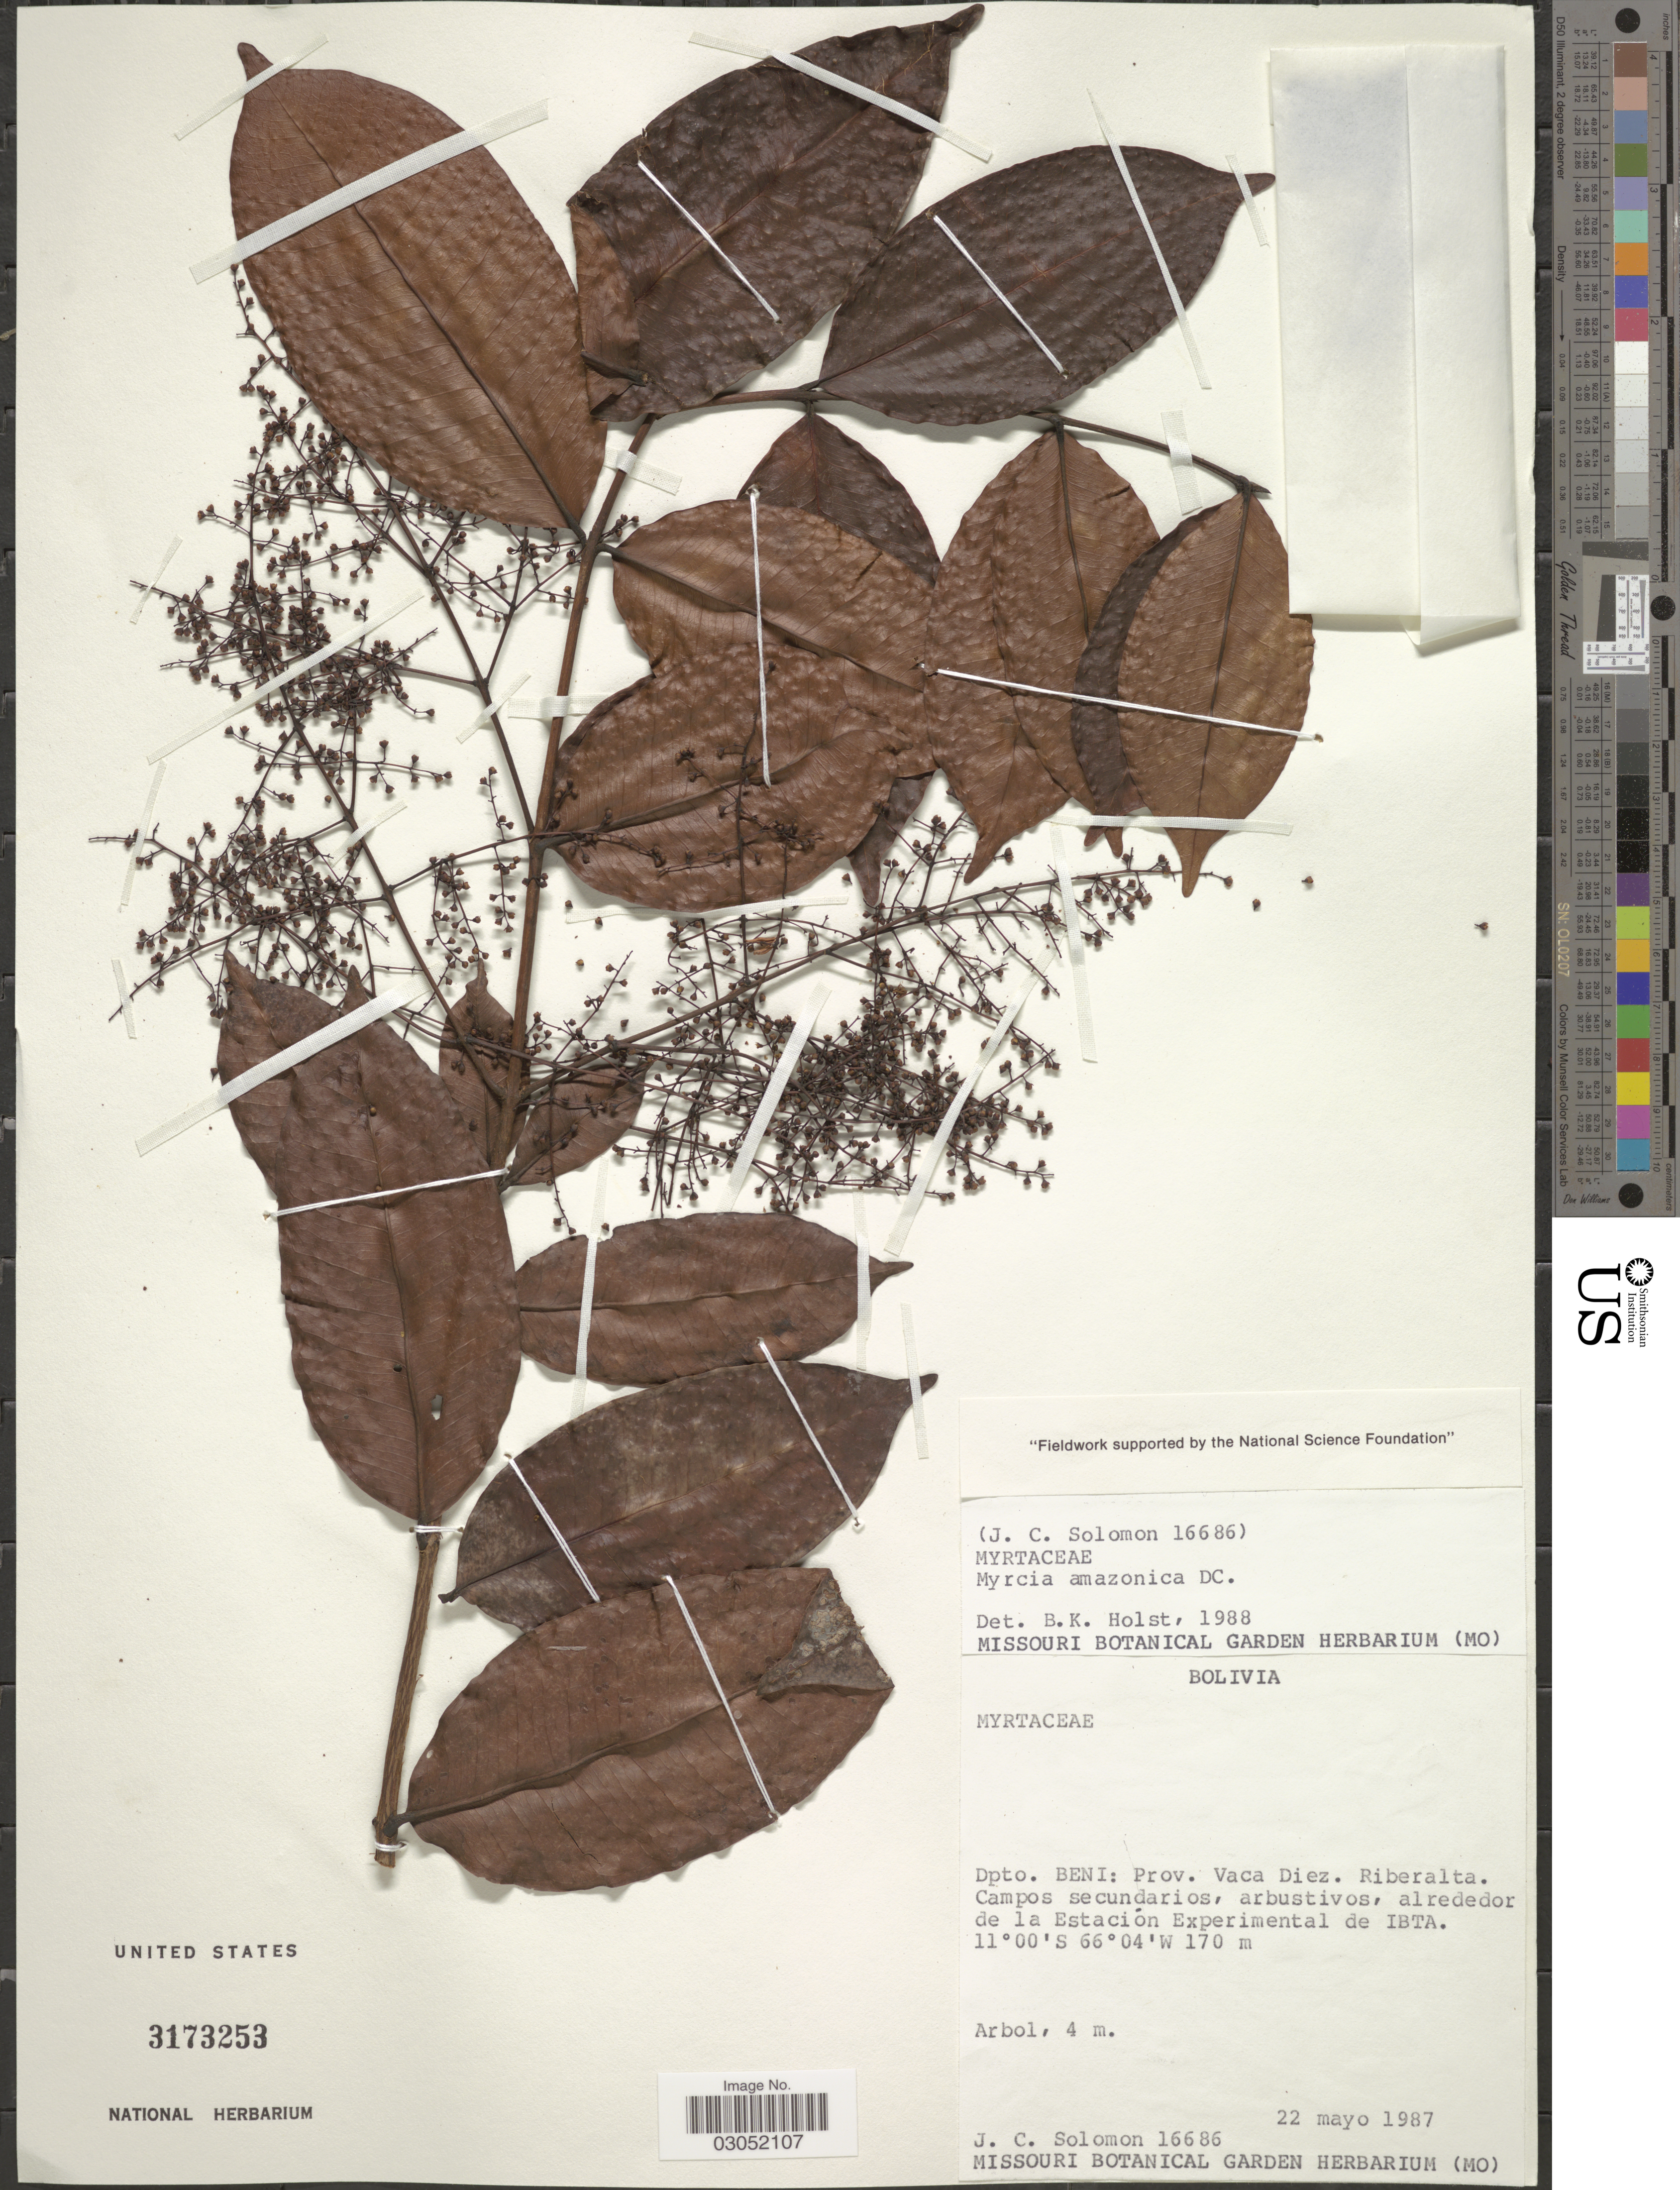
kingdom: Plantae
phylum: Tracheophyta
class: Magnoliopsida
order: Myrtales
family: Myrtaceae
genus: Myrcia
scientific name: Myrcia amazonica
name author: DC.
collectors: J. C. Solomon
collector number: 16686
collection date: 1987-05-22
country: Bolivia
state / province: Beni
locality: Dpto. Beni: Prov. Vaca Diez. Riberalta. Alrededor de la Estación Experimental de IBTA.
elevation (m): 170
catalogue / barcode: US 3173253